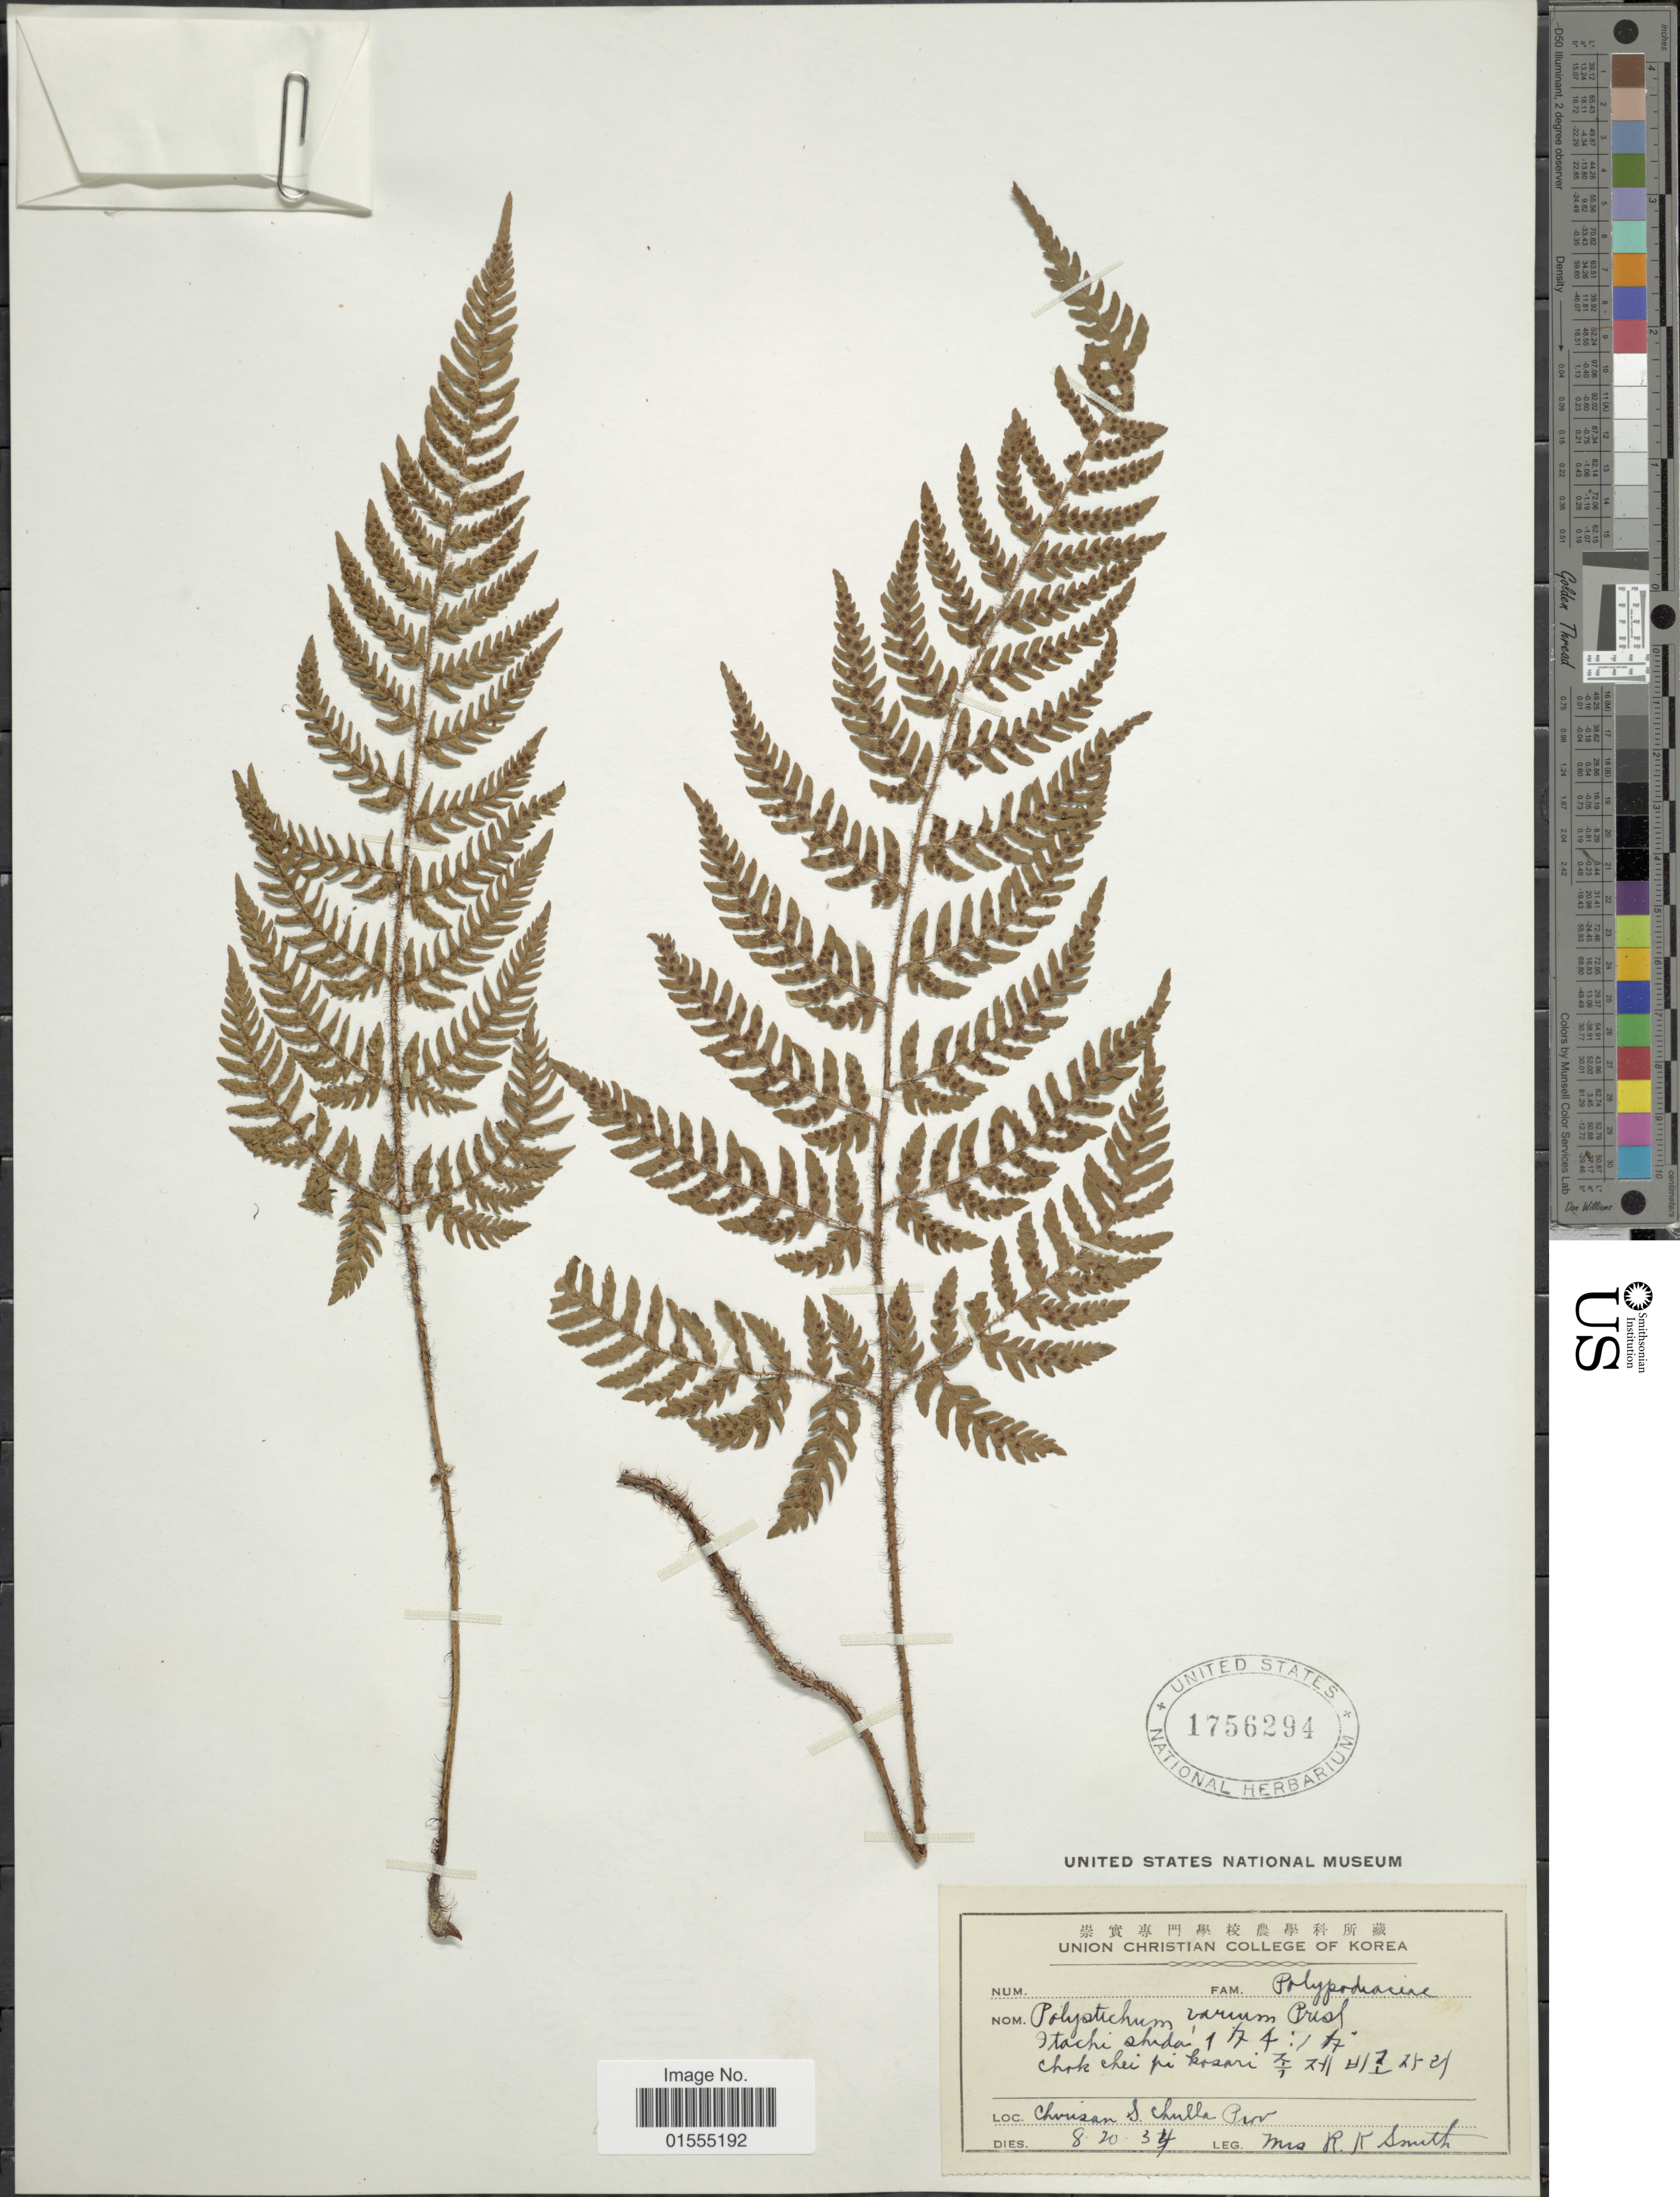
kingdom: Plantae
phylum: Tracheophyta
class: Polypodiopsida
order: Polypodiales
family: Dryopteridaceae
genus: Dryopteris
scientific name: Dryopteris varia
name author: (L.) Kuntze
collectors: Mrs. R. K. Smith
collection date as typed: Transcribed d/m/y: 20/8/37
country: South Korea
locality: Chousan S Chulba prov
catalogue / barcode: US 1756294